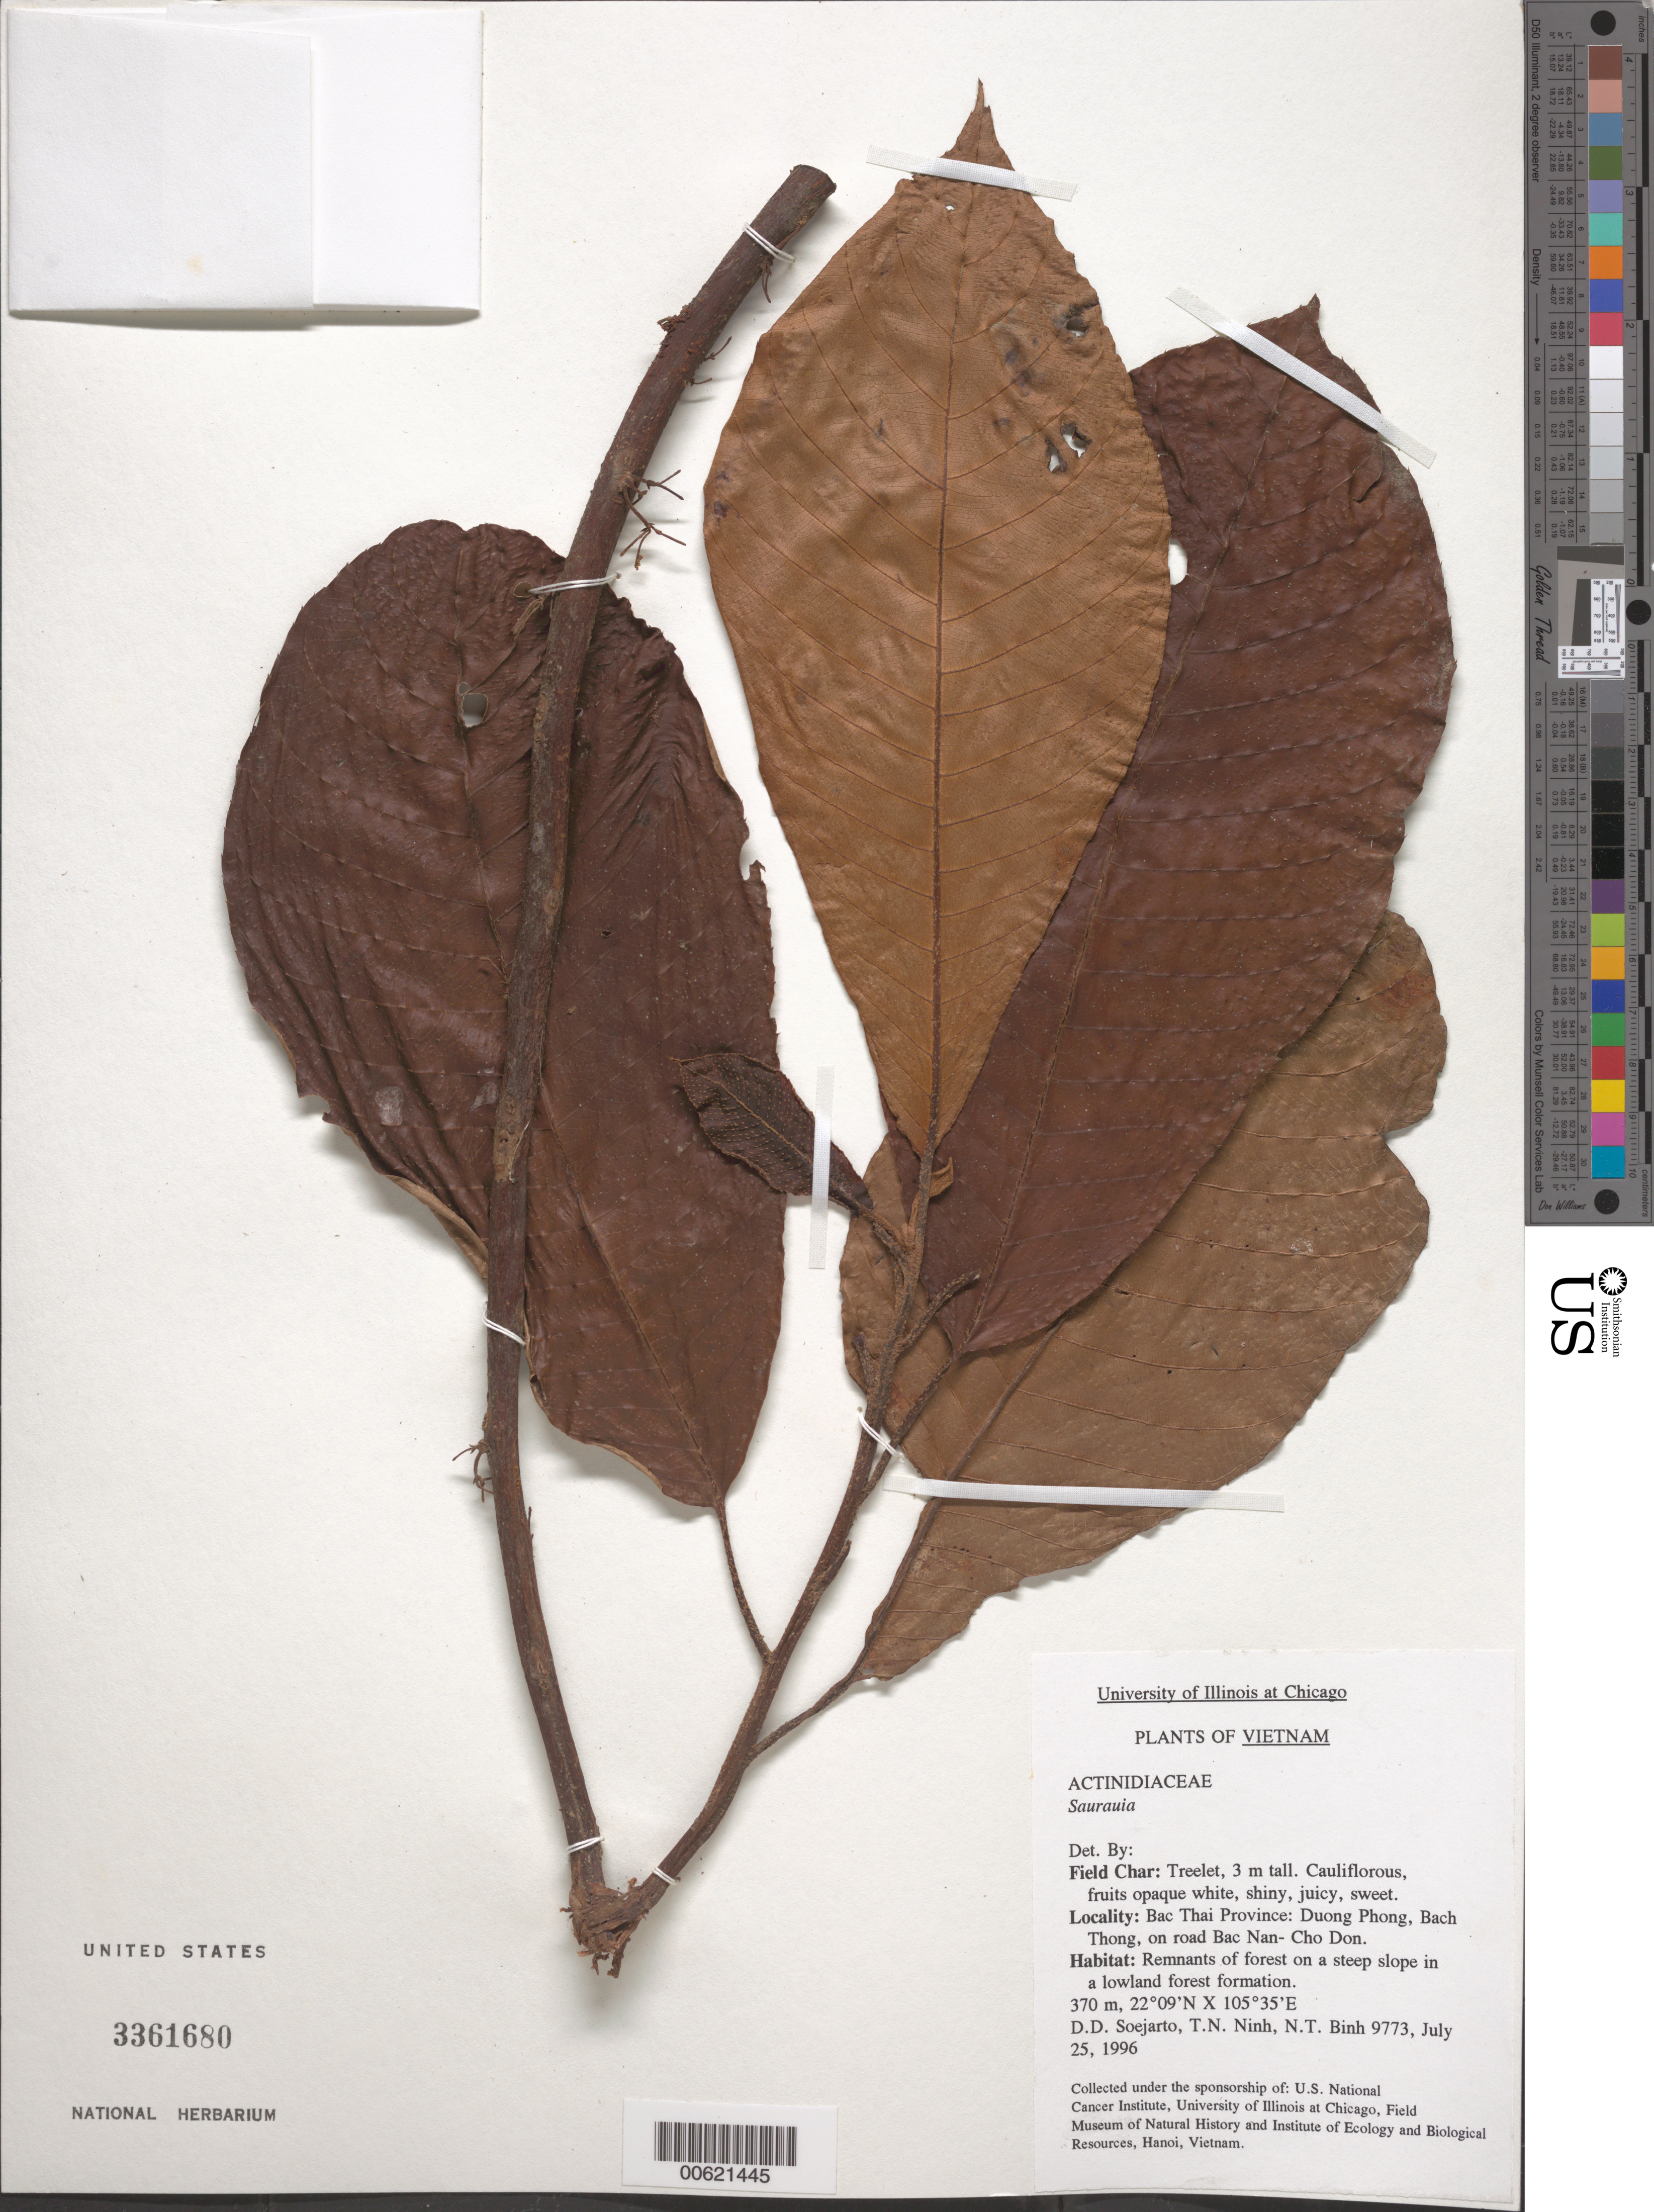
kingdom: Plantae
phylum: Tracheophyta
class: Magnoliopsida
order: Ericales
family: Actinidiaceae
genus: Saurauia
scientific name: Saurauia sp.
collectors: T. N. Ninh & N. Binh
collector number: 9773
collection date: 1996-07-25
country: Vietnam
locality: Bac Thai Province: Duong Phong, Bach Thong, on road Bac Nan- Cho Don.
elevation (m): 370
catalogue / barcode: US 3361680